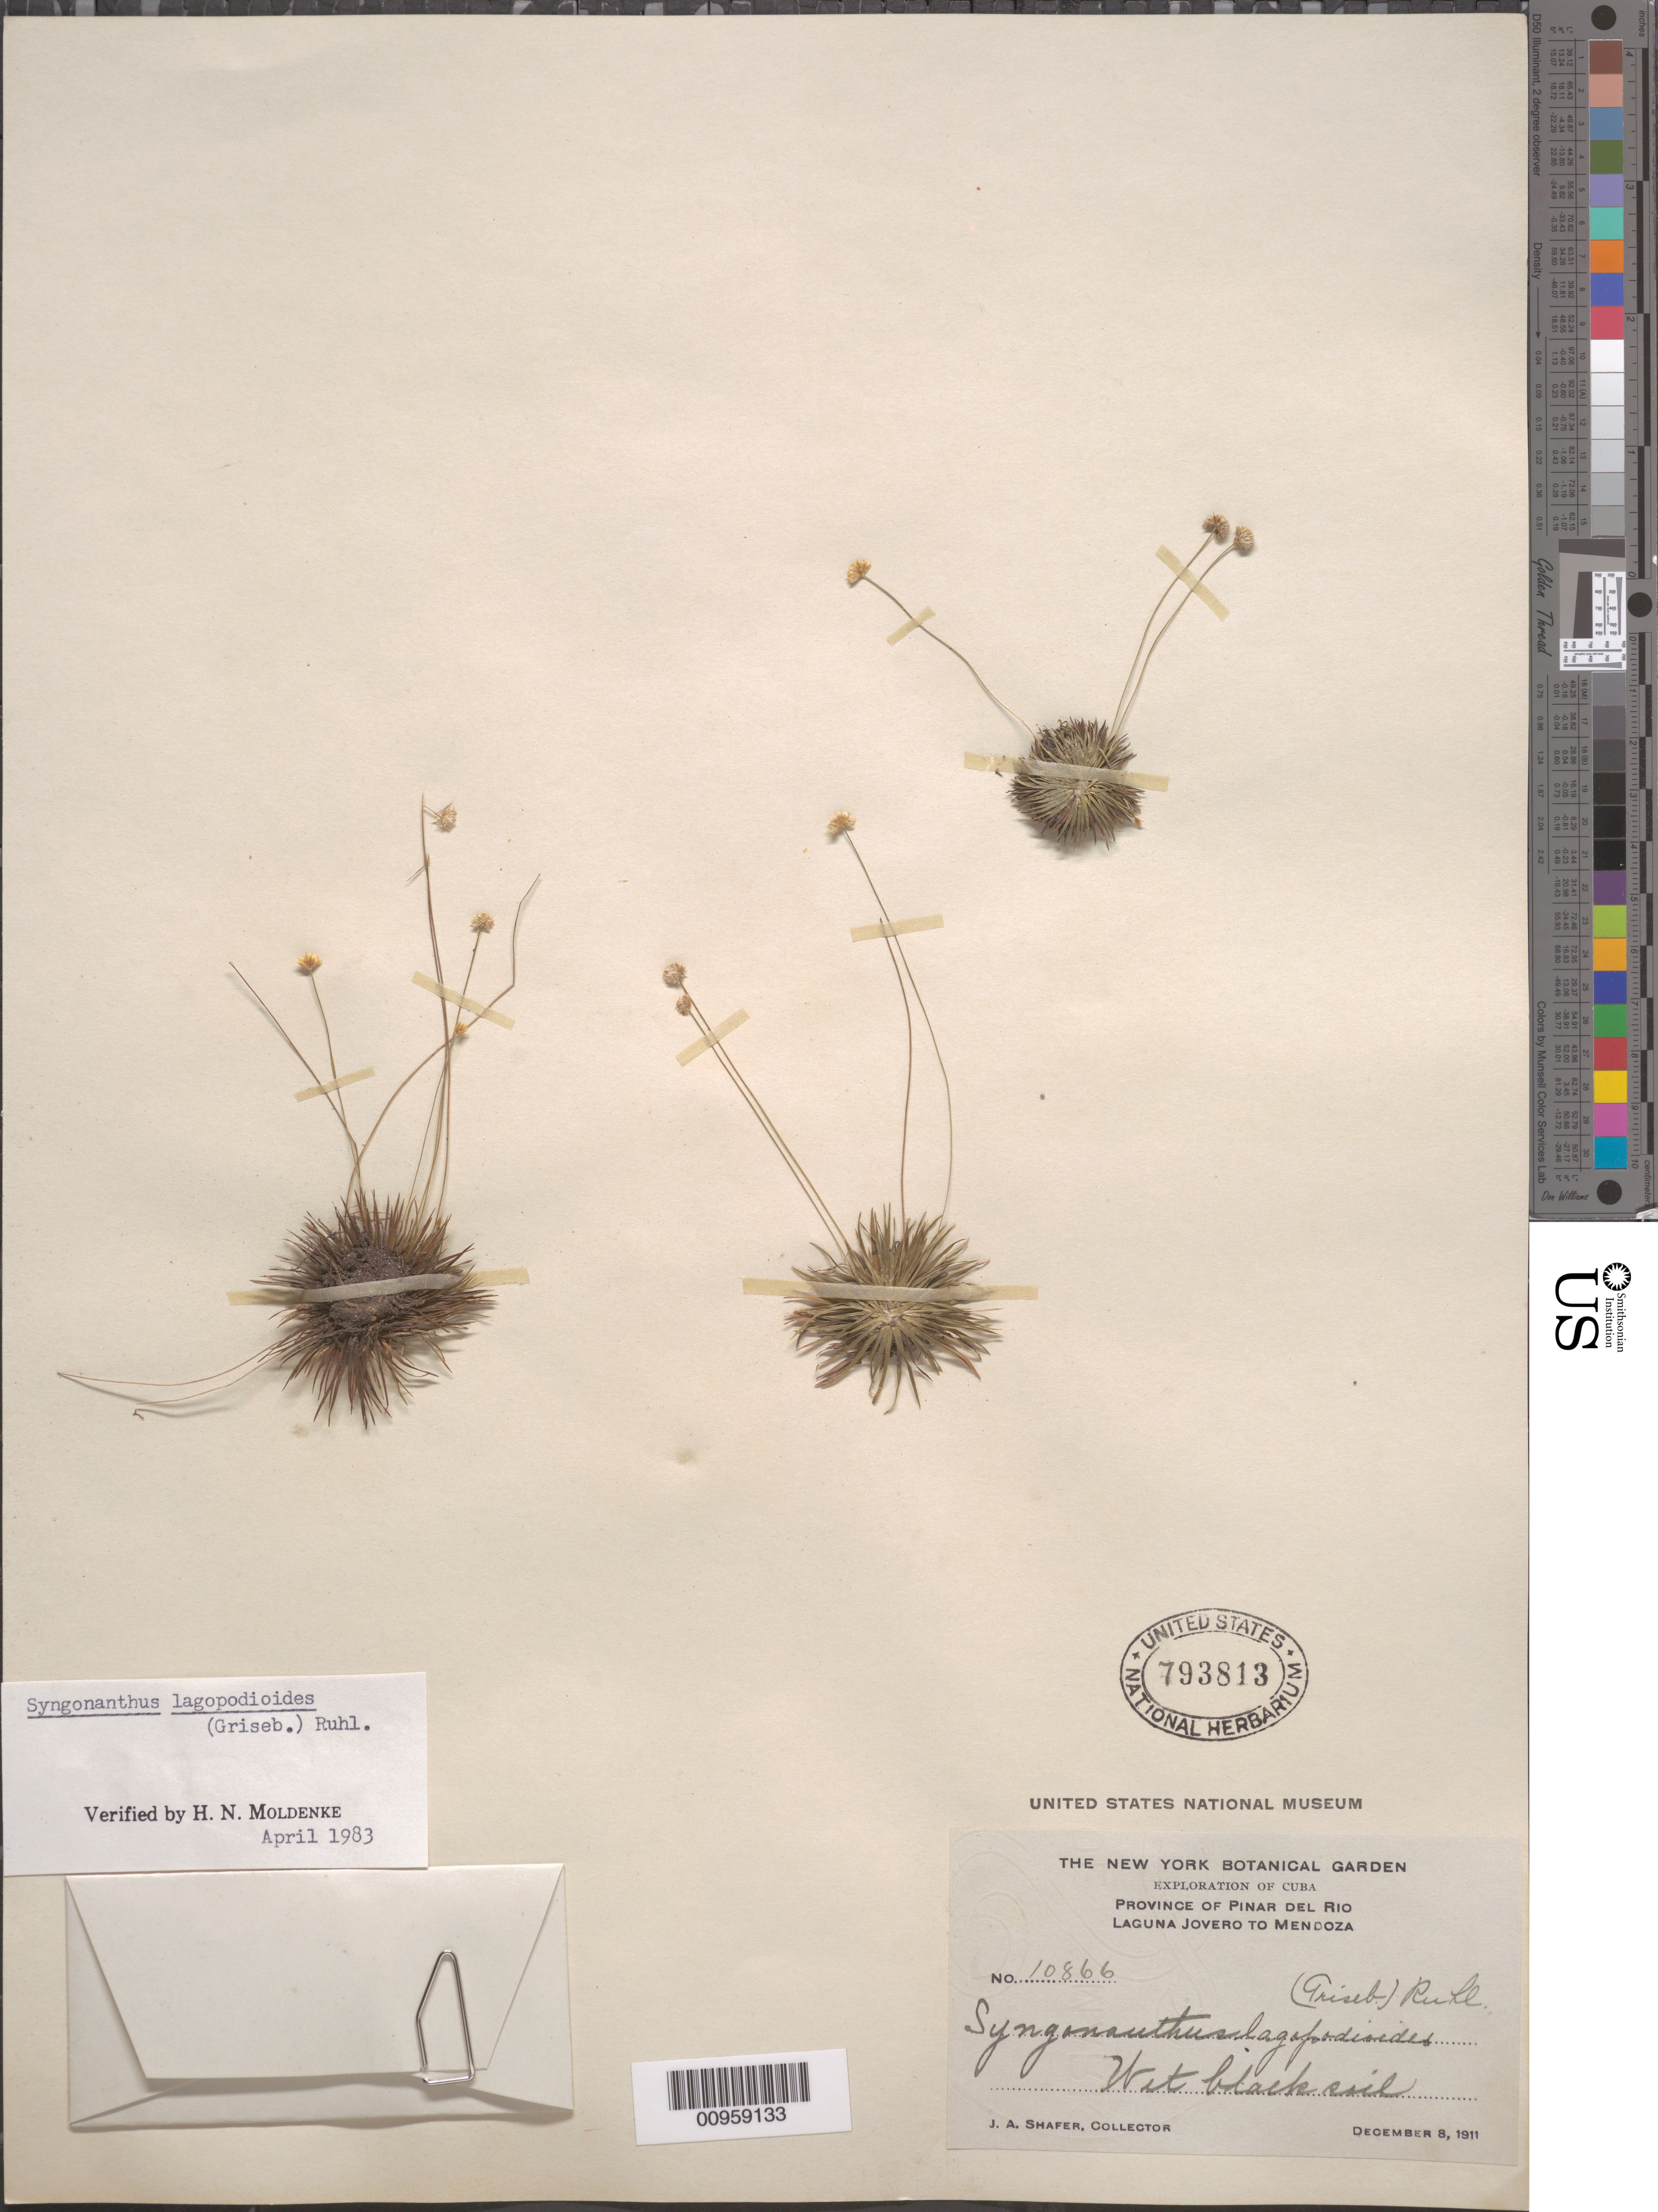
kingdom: Plantae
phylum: Tracheophyta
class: Liliopsida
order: Poales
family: Eriocaulaceae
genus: Syngonanthus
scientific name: Syngonanthus lagopodioides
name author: (Griseb.) Ruhland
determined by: Moldenke, H. N.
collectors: J. A. Shafer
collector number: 10866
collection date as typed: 08 Dec 1911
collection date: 1911-12-08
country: Cuba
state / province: Pinar del Rio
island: Cuba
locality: Laguna Jovero to Mendoza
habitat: Wet black soil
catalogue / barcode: US 793813